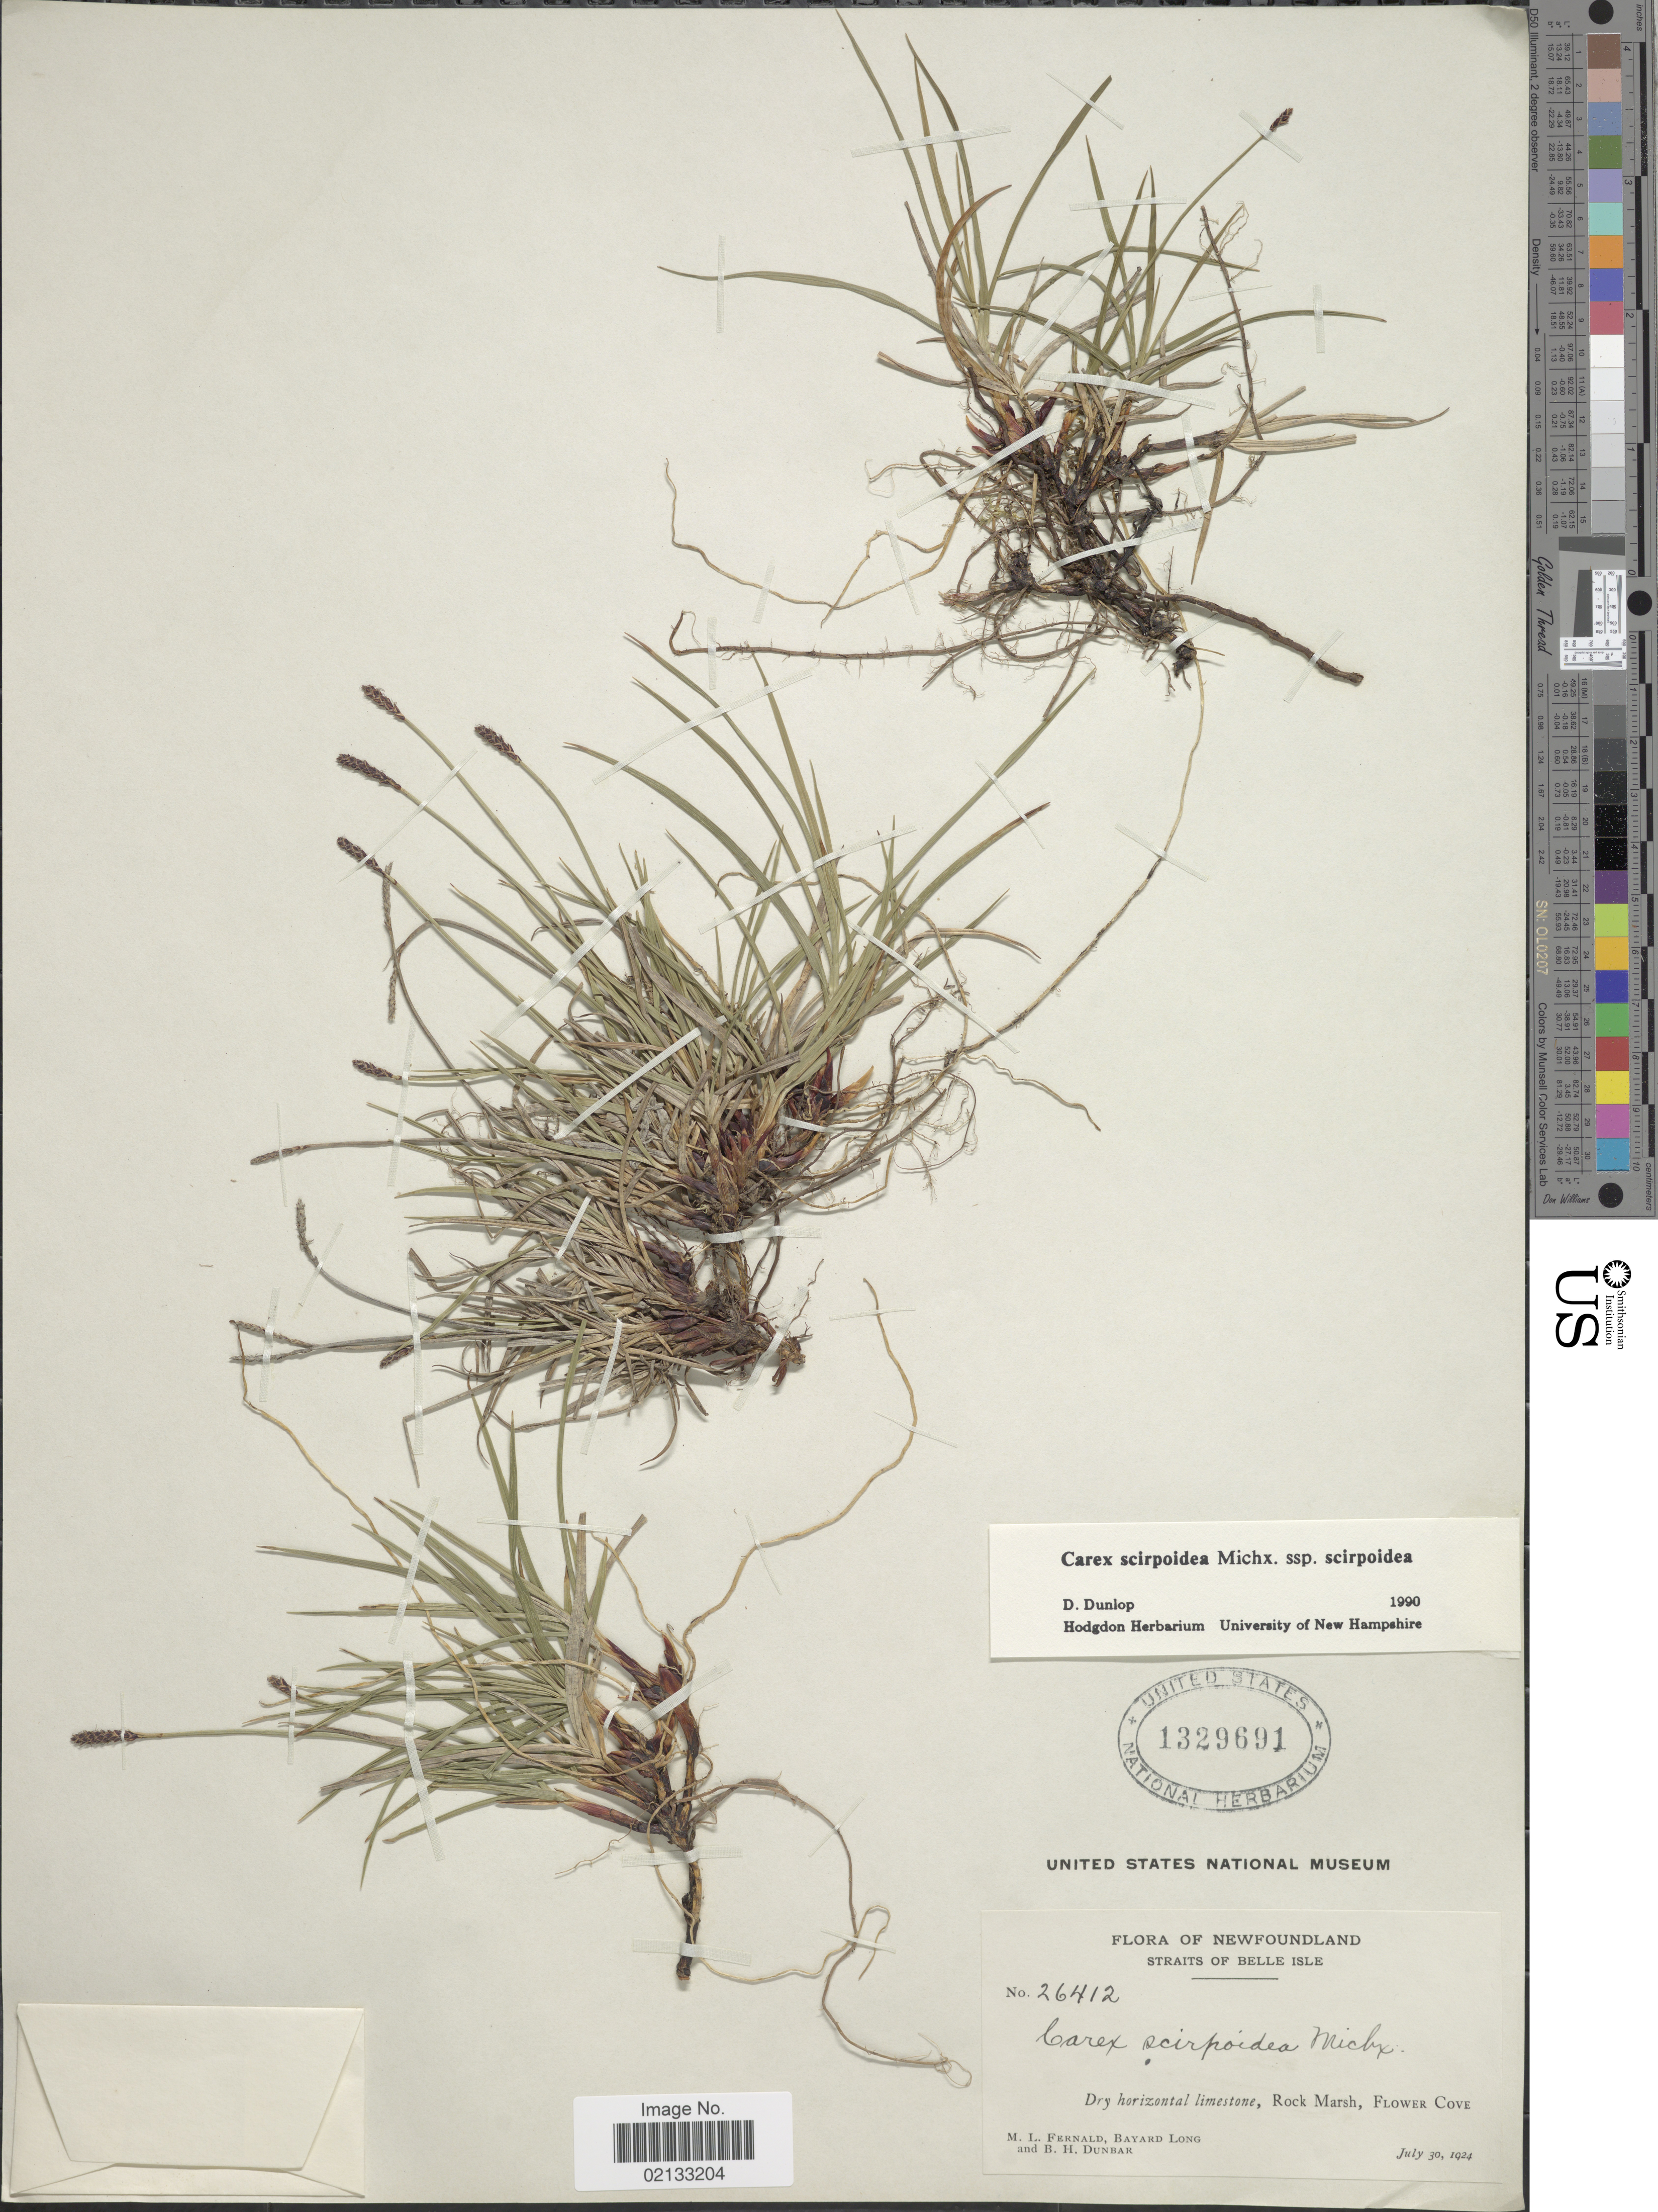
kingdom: Plantae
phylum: Tracheophyta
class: Liliopsida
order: Poales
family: Cyperaceae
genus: Carex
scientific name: Carex scirpoidea subsp. scirpoidea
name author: Michx.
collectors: M. L. Fernald, B. Long & B. Dunbar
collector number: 26412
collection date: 1924-07-30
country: Canada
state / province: Newfoundland and Labrador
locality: Straits of Belle Isle. Dry horizontal limestone, Rock Marsh, Flower Cove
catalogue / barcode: US 1329691